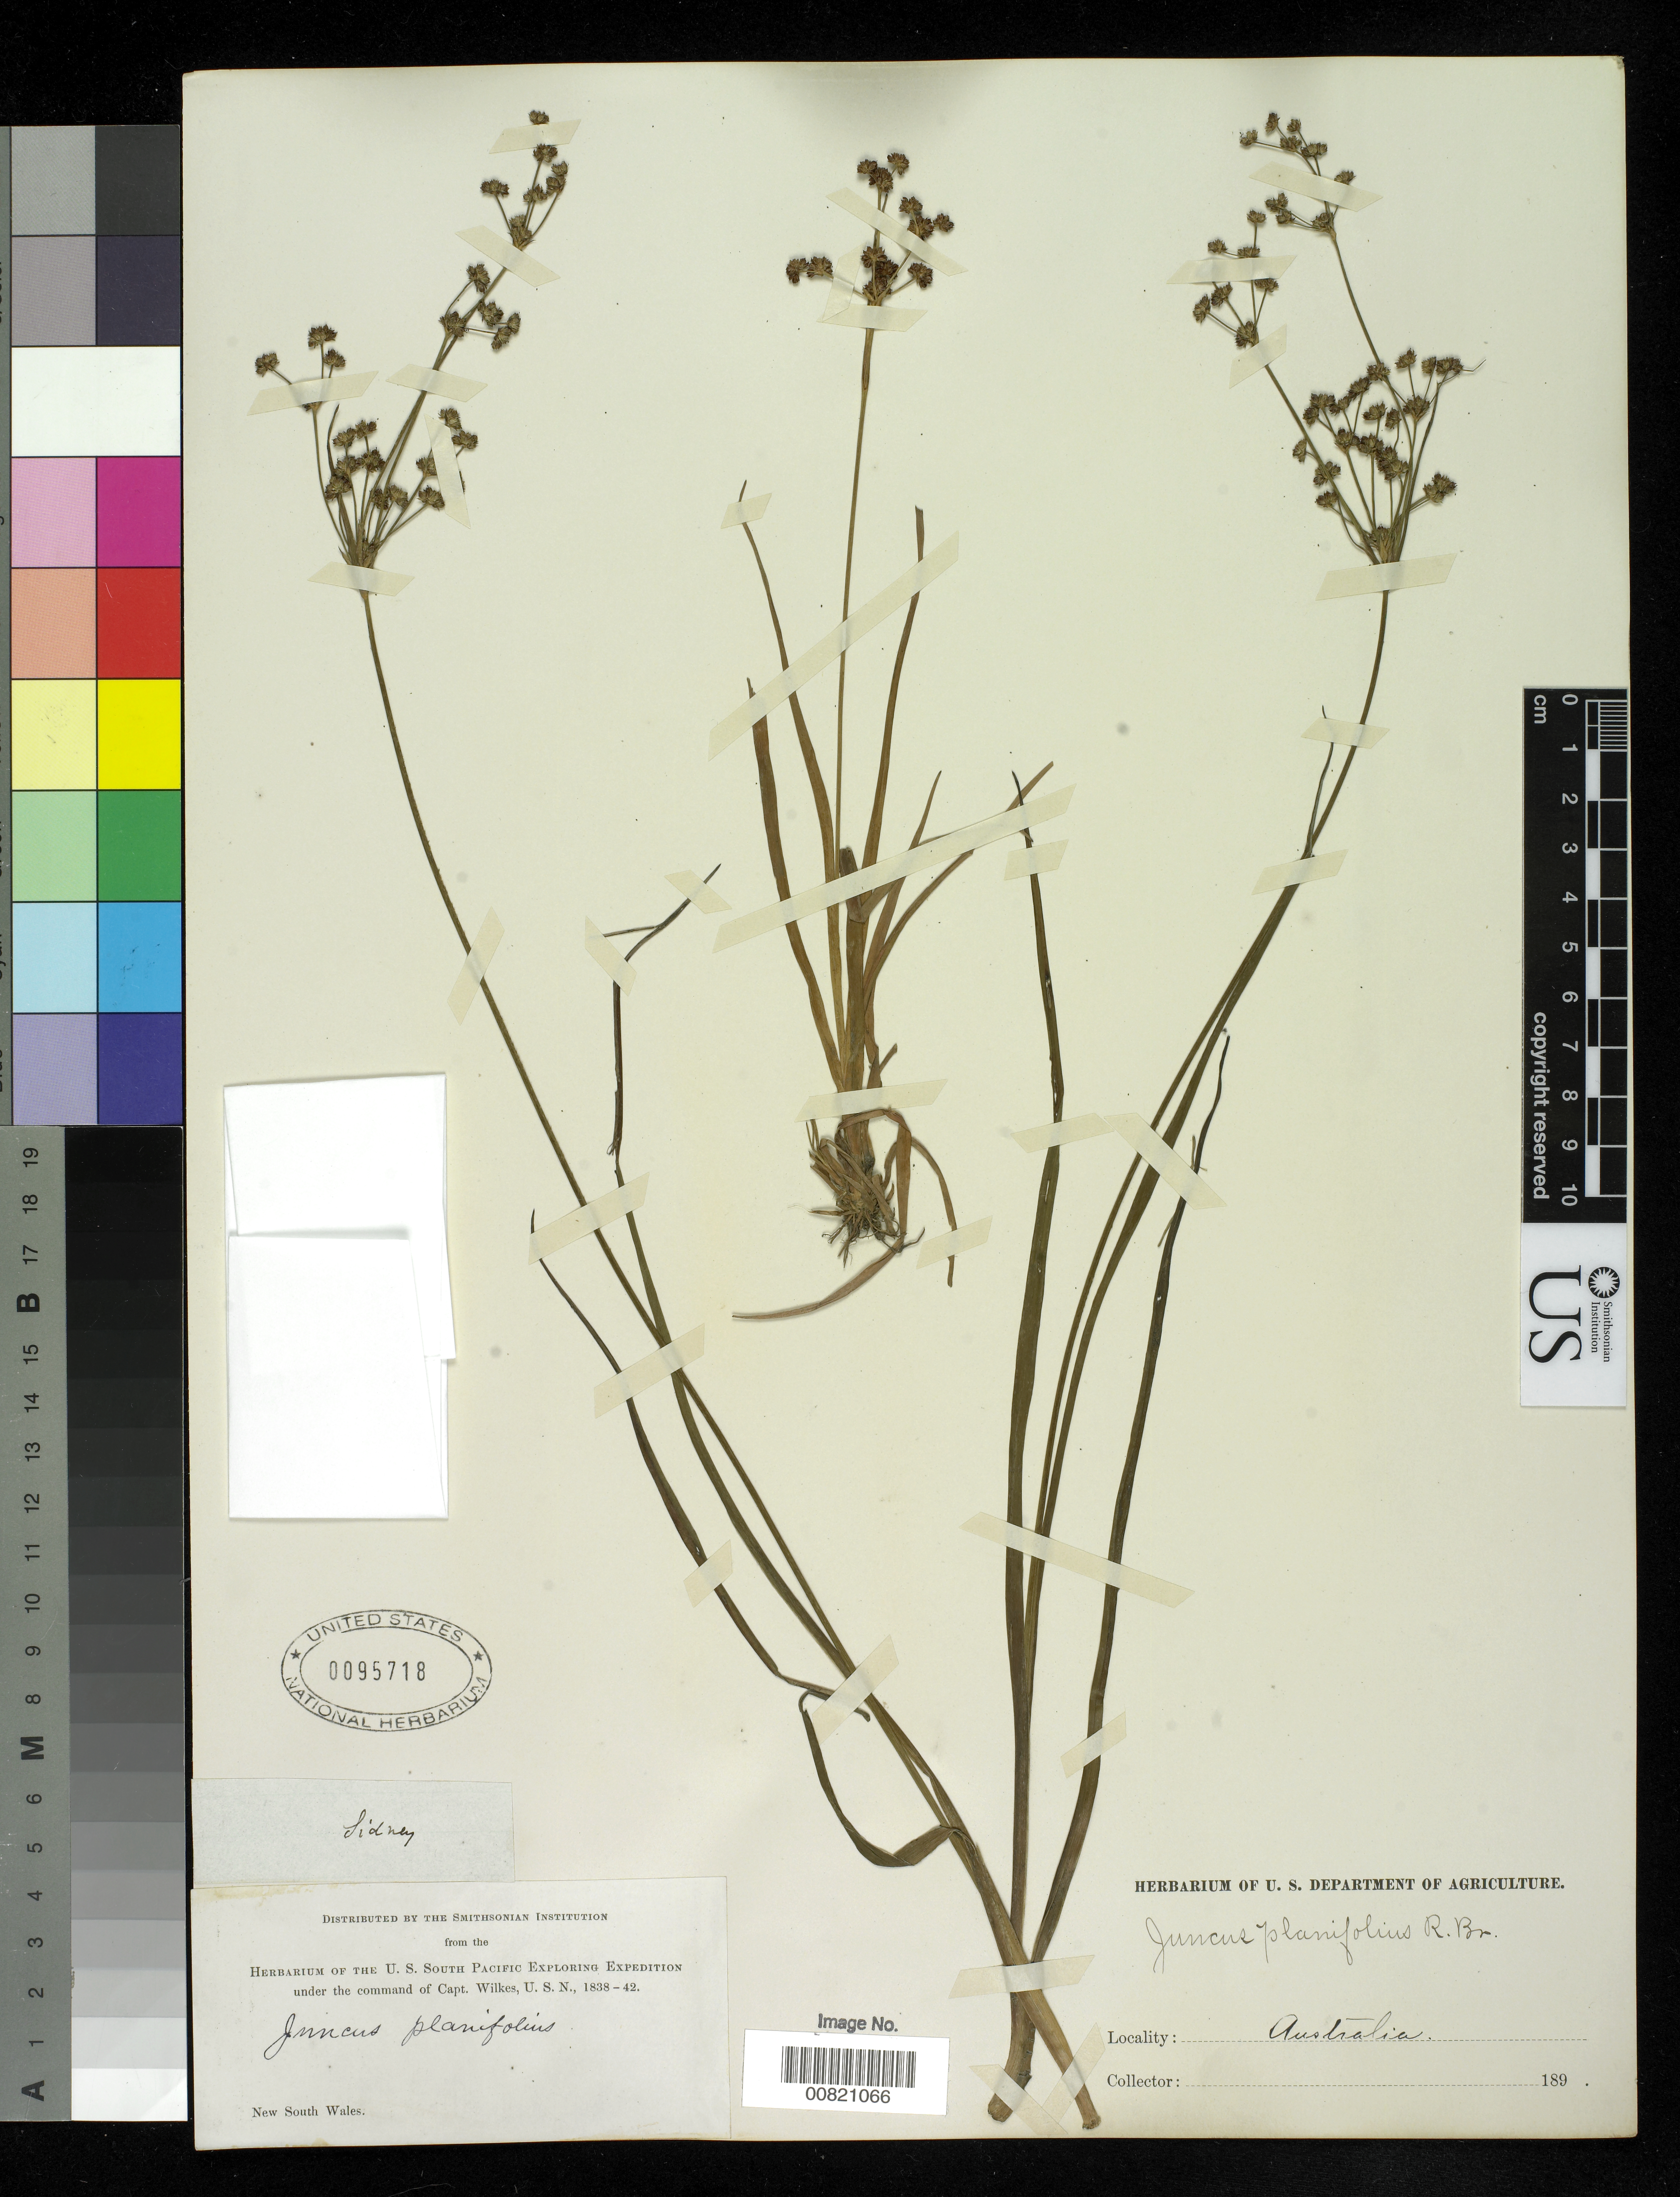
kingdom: Plantae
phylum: Tracheophyta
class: Liliopsida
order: Poales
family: Juncaceae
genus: Juncus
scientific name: Juncus planifolius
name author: R. Br.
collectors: Wilkes Explor. Exped.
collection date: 1838/1842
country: Australia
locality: New South Wales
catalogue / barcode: US 95718